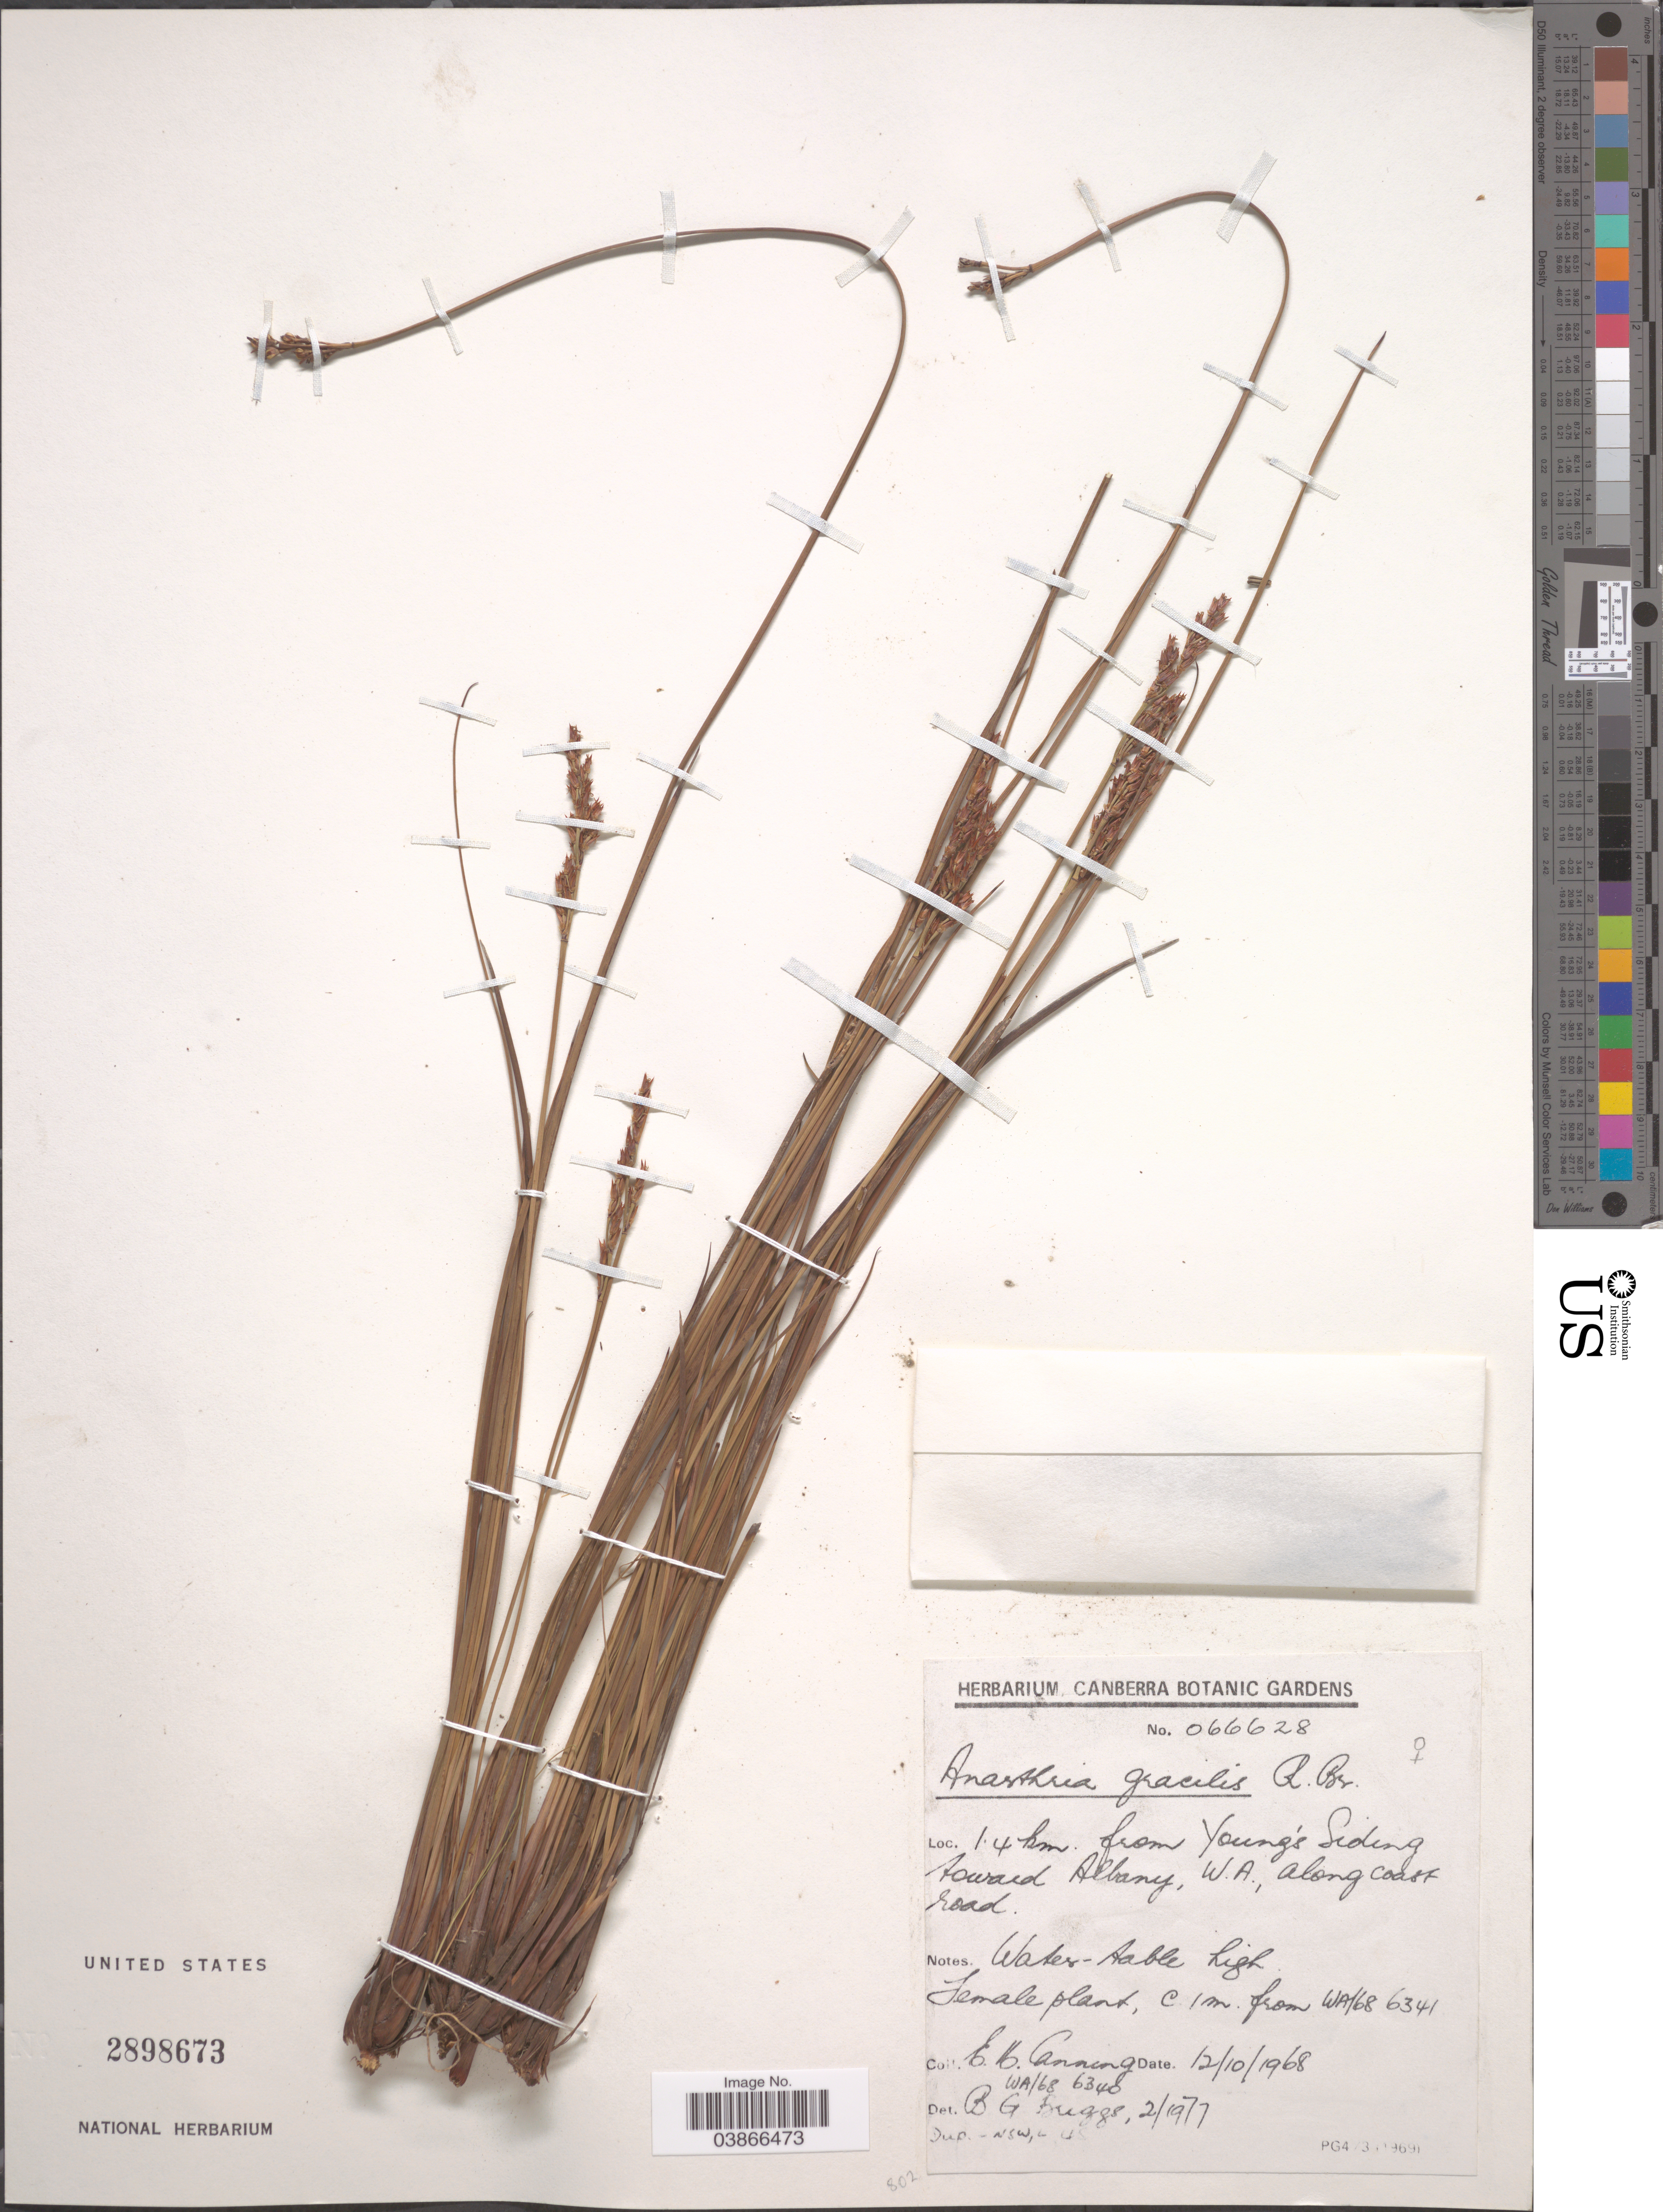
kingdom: Plantae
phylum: Tracheophyta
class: Liliopsida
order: Poales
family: Restionaceae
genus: Anarthria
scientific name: Anarthria gracilis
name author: R. Br.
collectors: E. Canning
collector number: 066628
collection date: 1968-10-12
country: Australia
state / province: Western Australia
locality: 1.4 km. from Youngé Siding Aoward Albany, along coast road.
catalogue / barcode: US 2898673